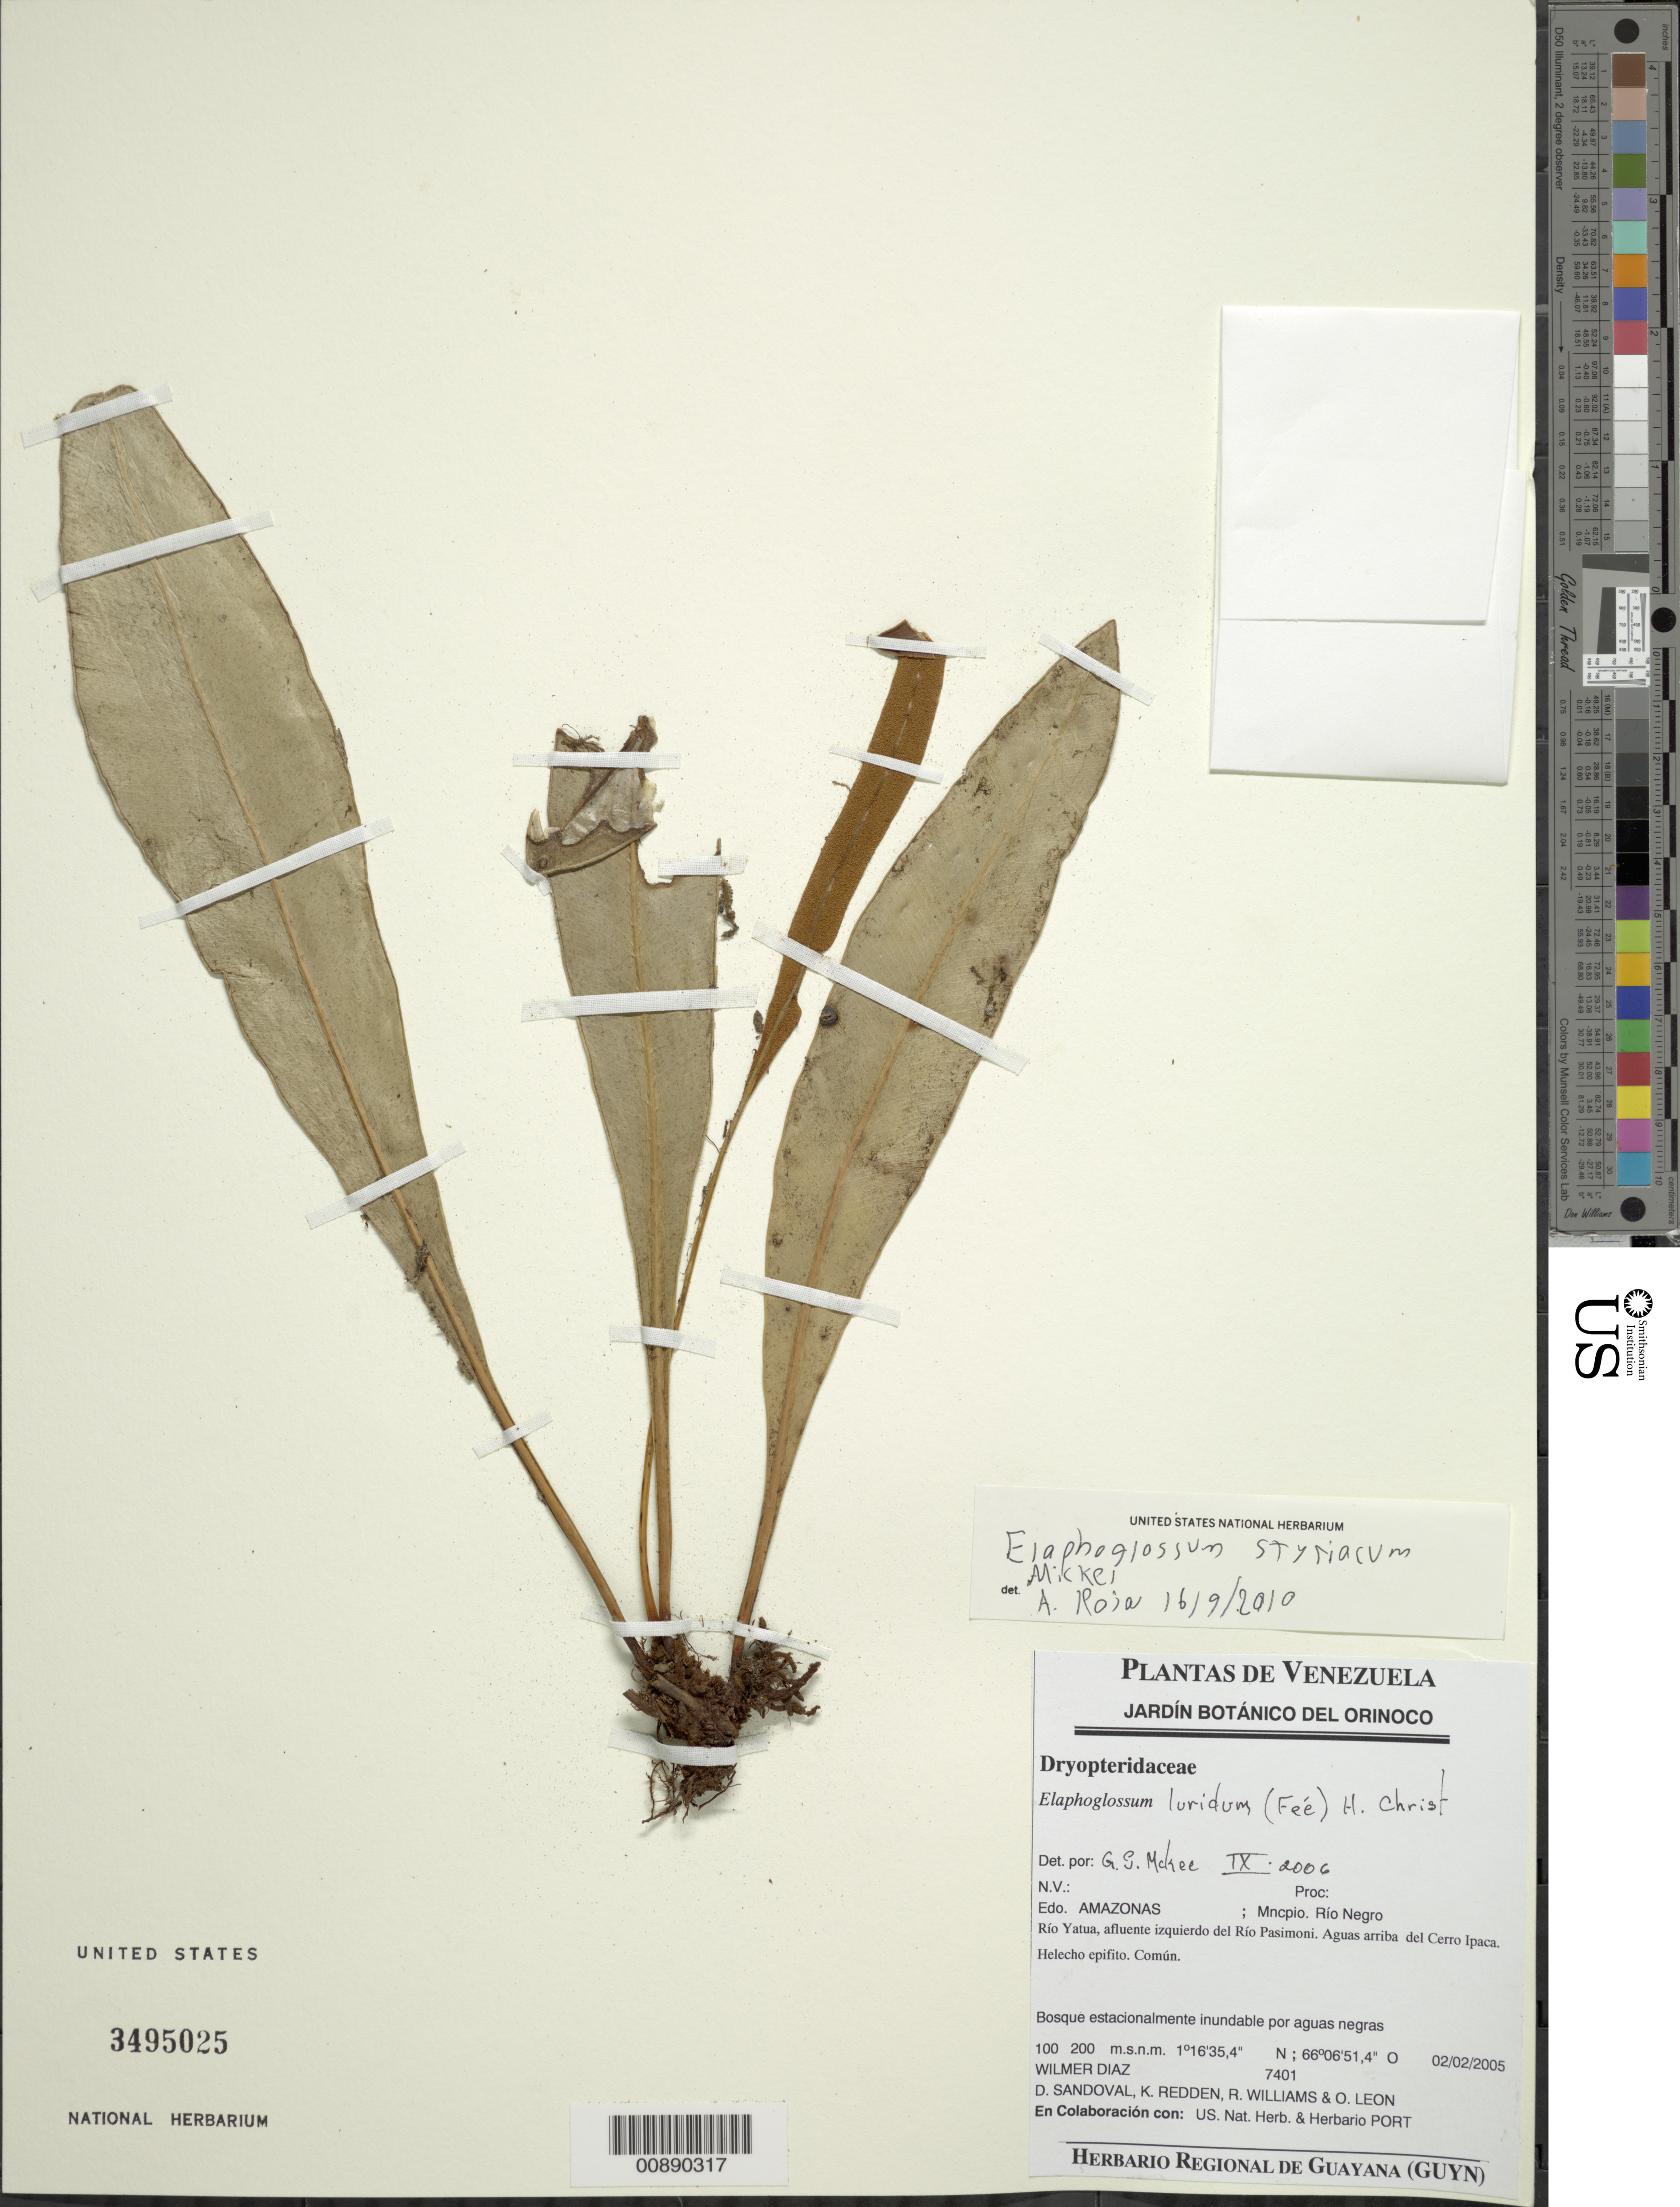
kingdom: Plantae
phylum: Tracheophyta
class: Polypodiopsida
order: Polypodiales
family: Dryopteridaceae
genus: Elaphoglossum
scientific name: Elaphoglossum styriacum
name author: Mickel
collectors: W. Díaz P., D. Sandoval, K. M. Redden, R. Williams & O. León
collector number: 7401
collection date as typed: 2-Feb-05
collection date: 2005-02-02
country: Venezuela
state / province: Amazonas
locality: Mun. Río Negro, Río Yatua, afluente del Río Pasimoni, Cerro Ipaca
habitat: Bosque estacionalmente inundable por aguas negras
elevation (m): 100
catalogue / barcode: US 3495025